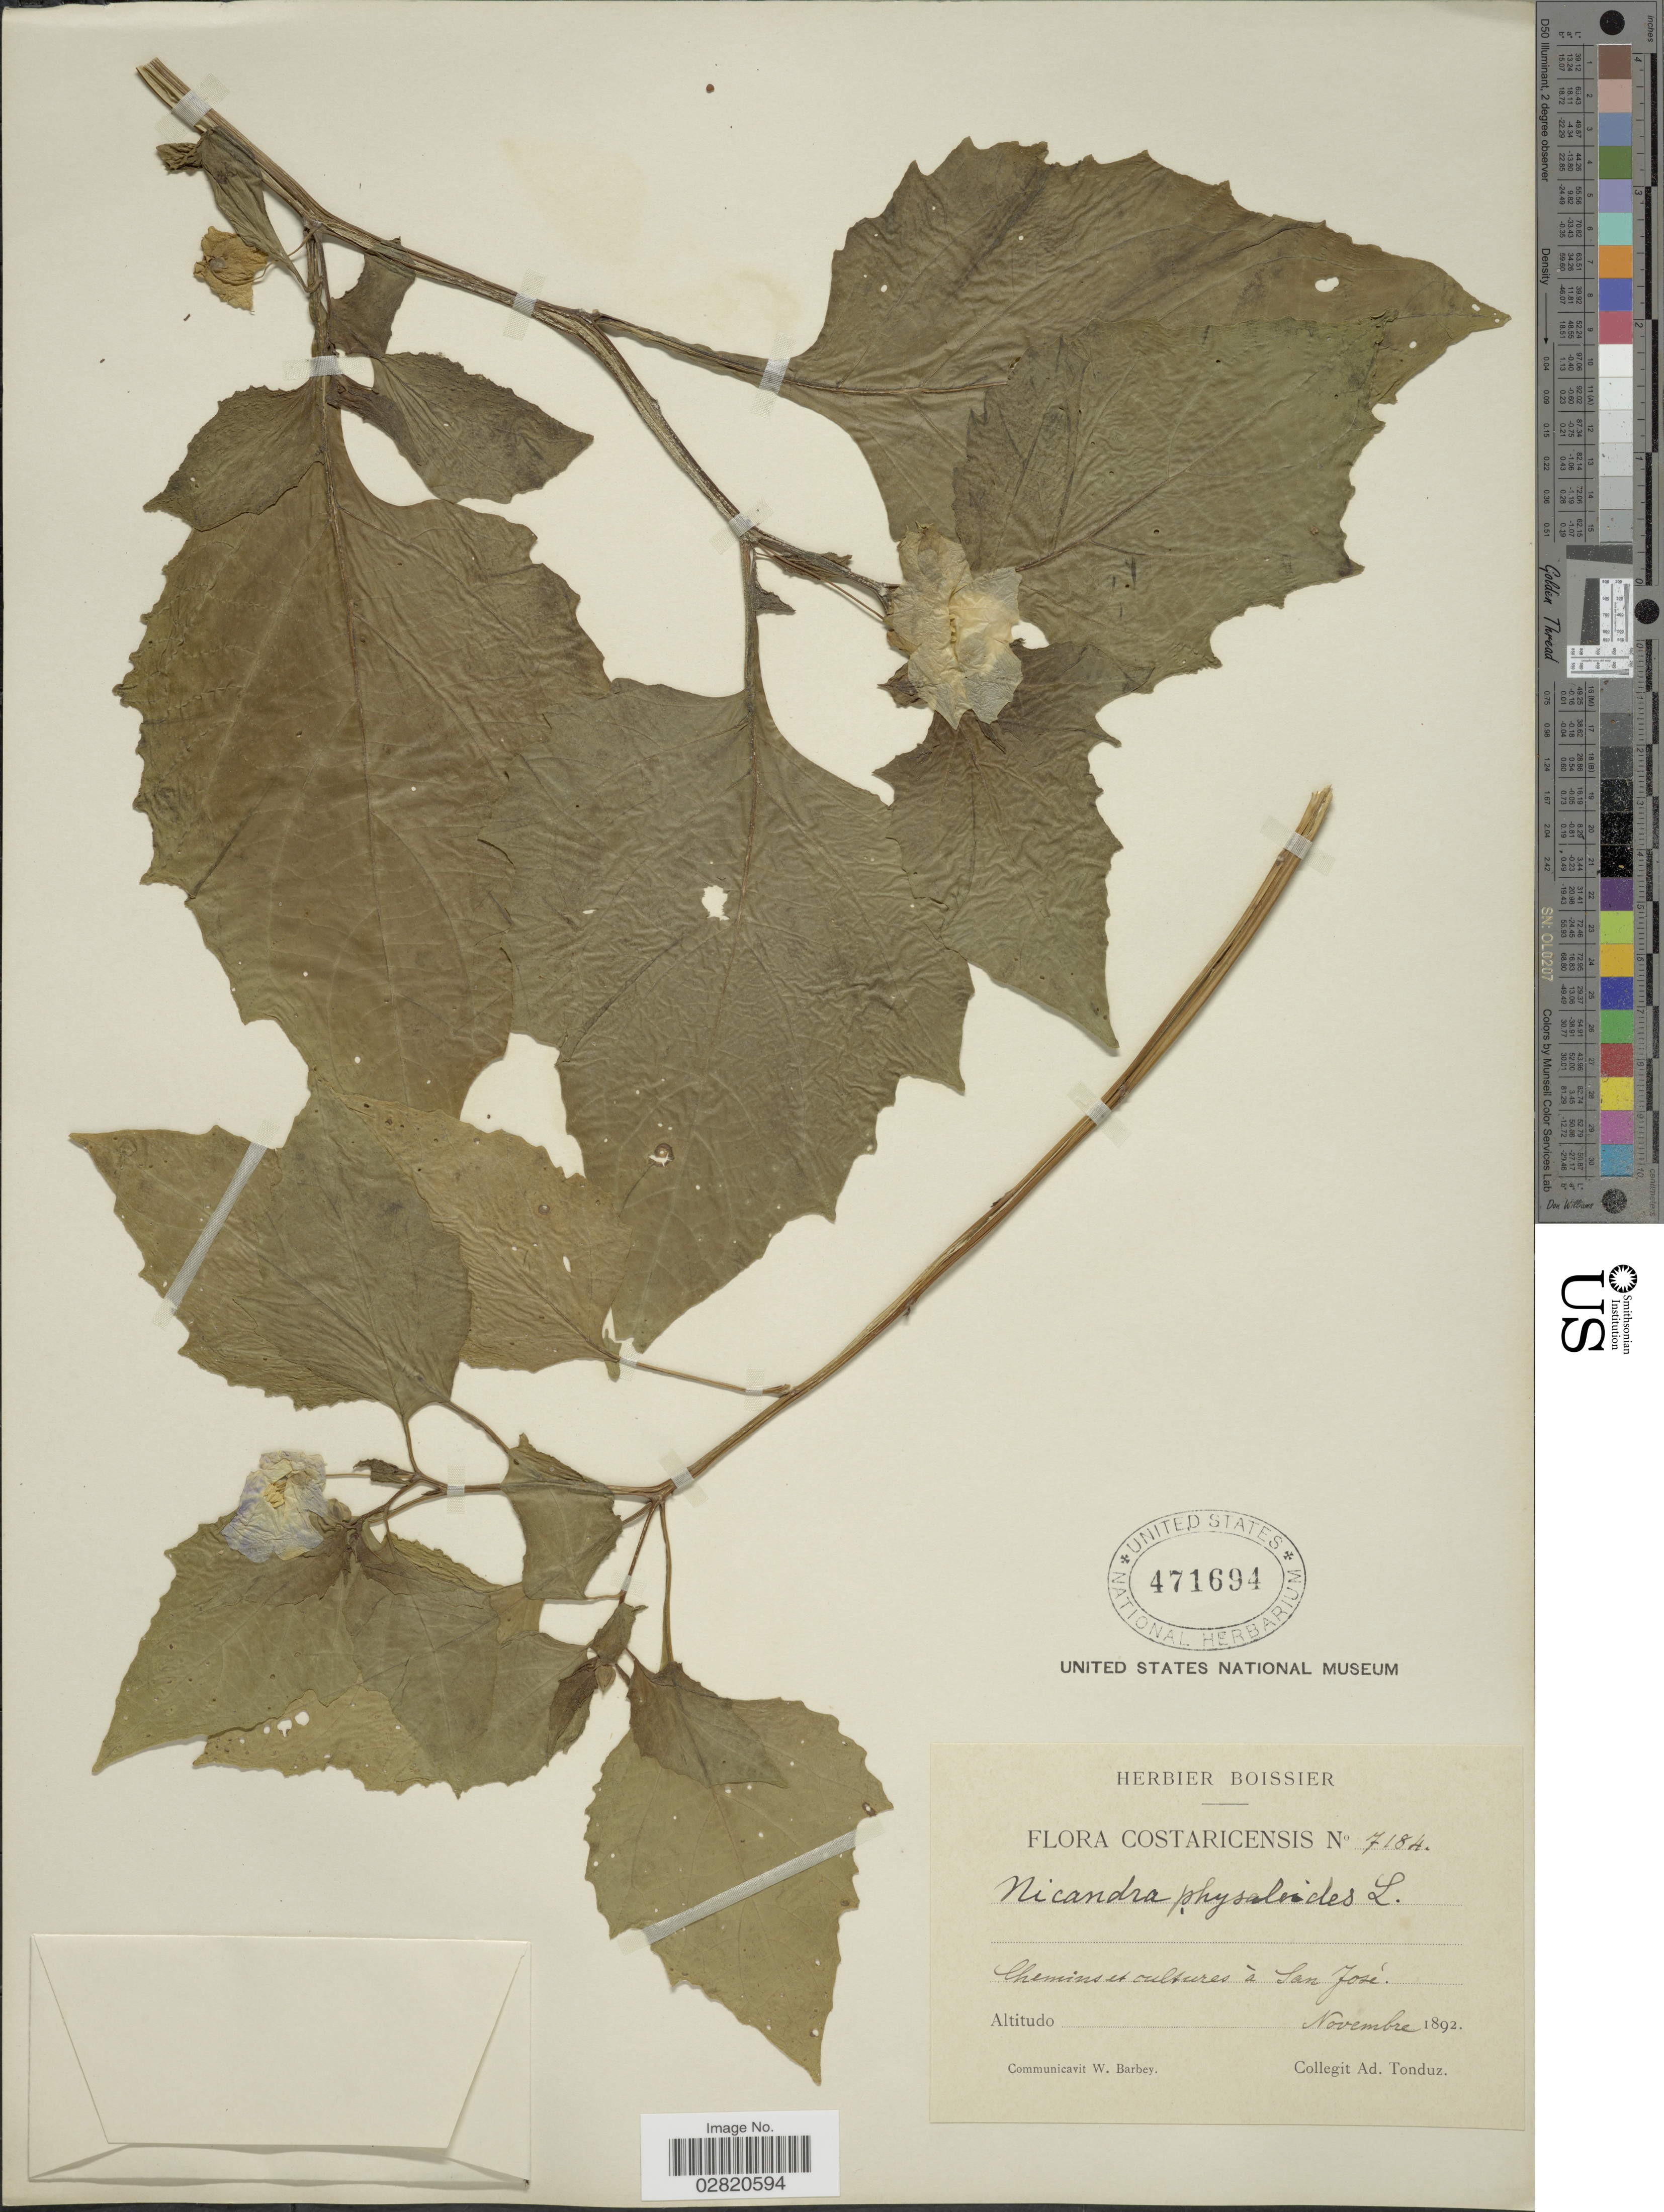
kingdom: Plantae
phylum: Tracheophyta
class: Magnoliopsida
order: Solanales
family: Solanaceae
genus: Nicandra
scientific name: Nicandra physalodes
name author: (L.) Gaertn.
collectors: A. Tonduz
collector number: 7184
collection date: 1892-11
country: Costa Rica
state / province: San José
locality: Chemins et cultures à San José.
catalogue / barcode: US 471694